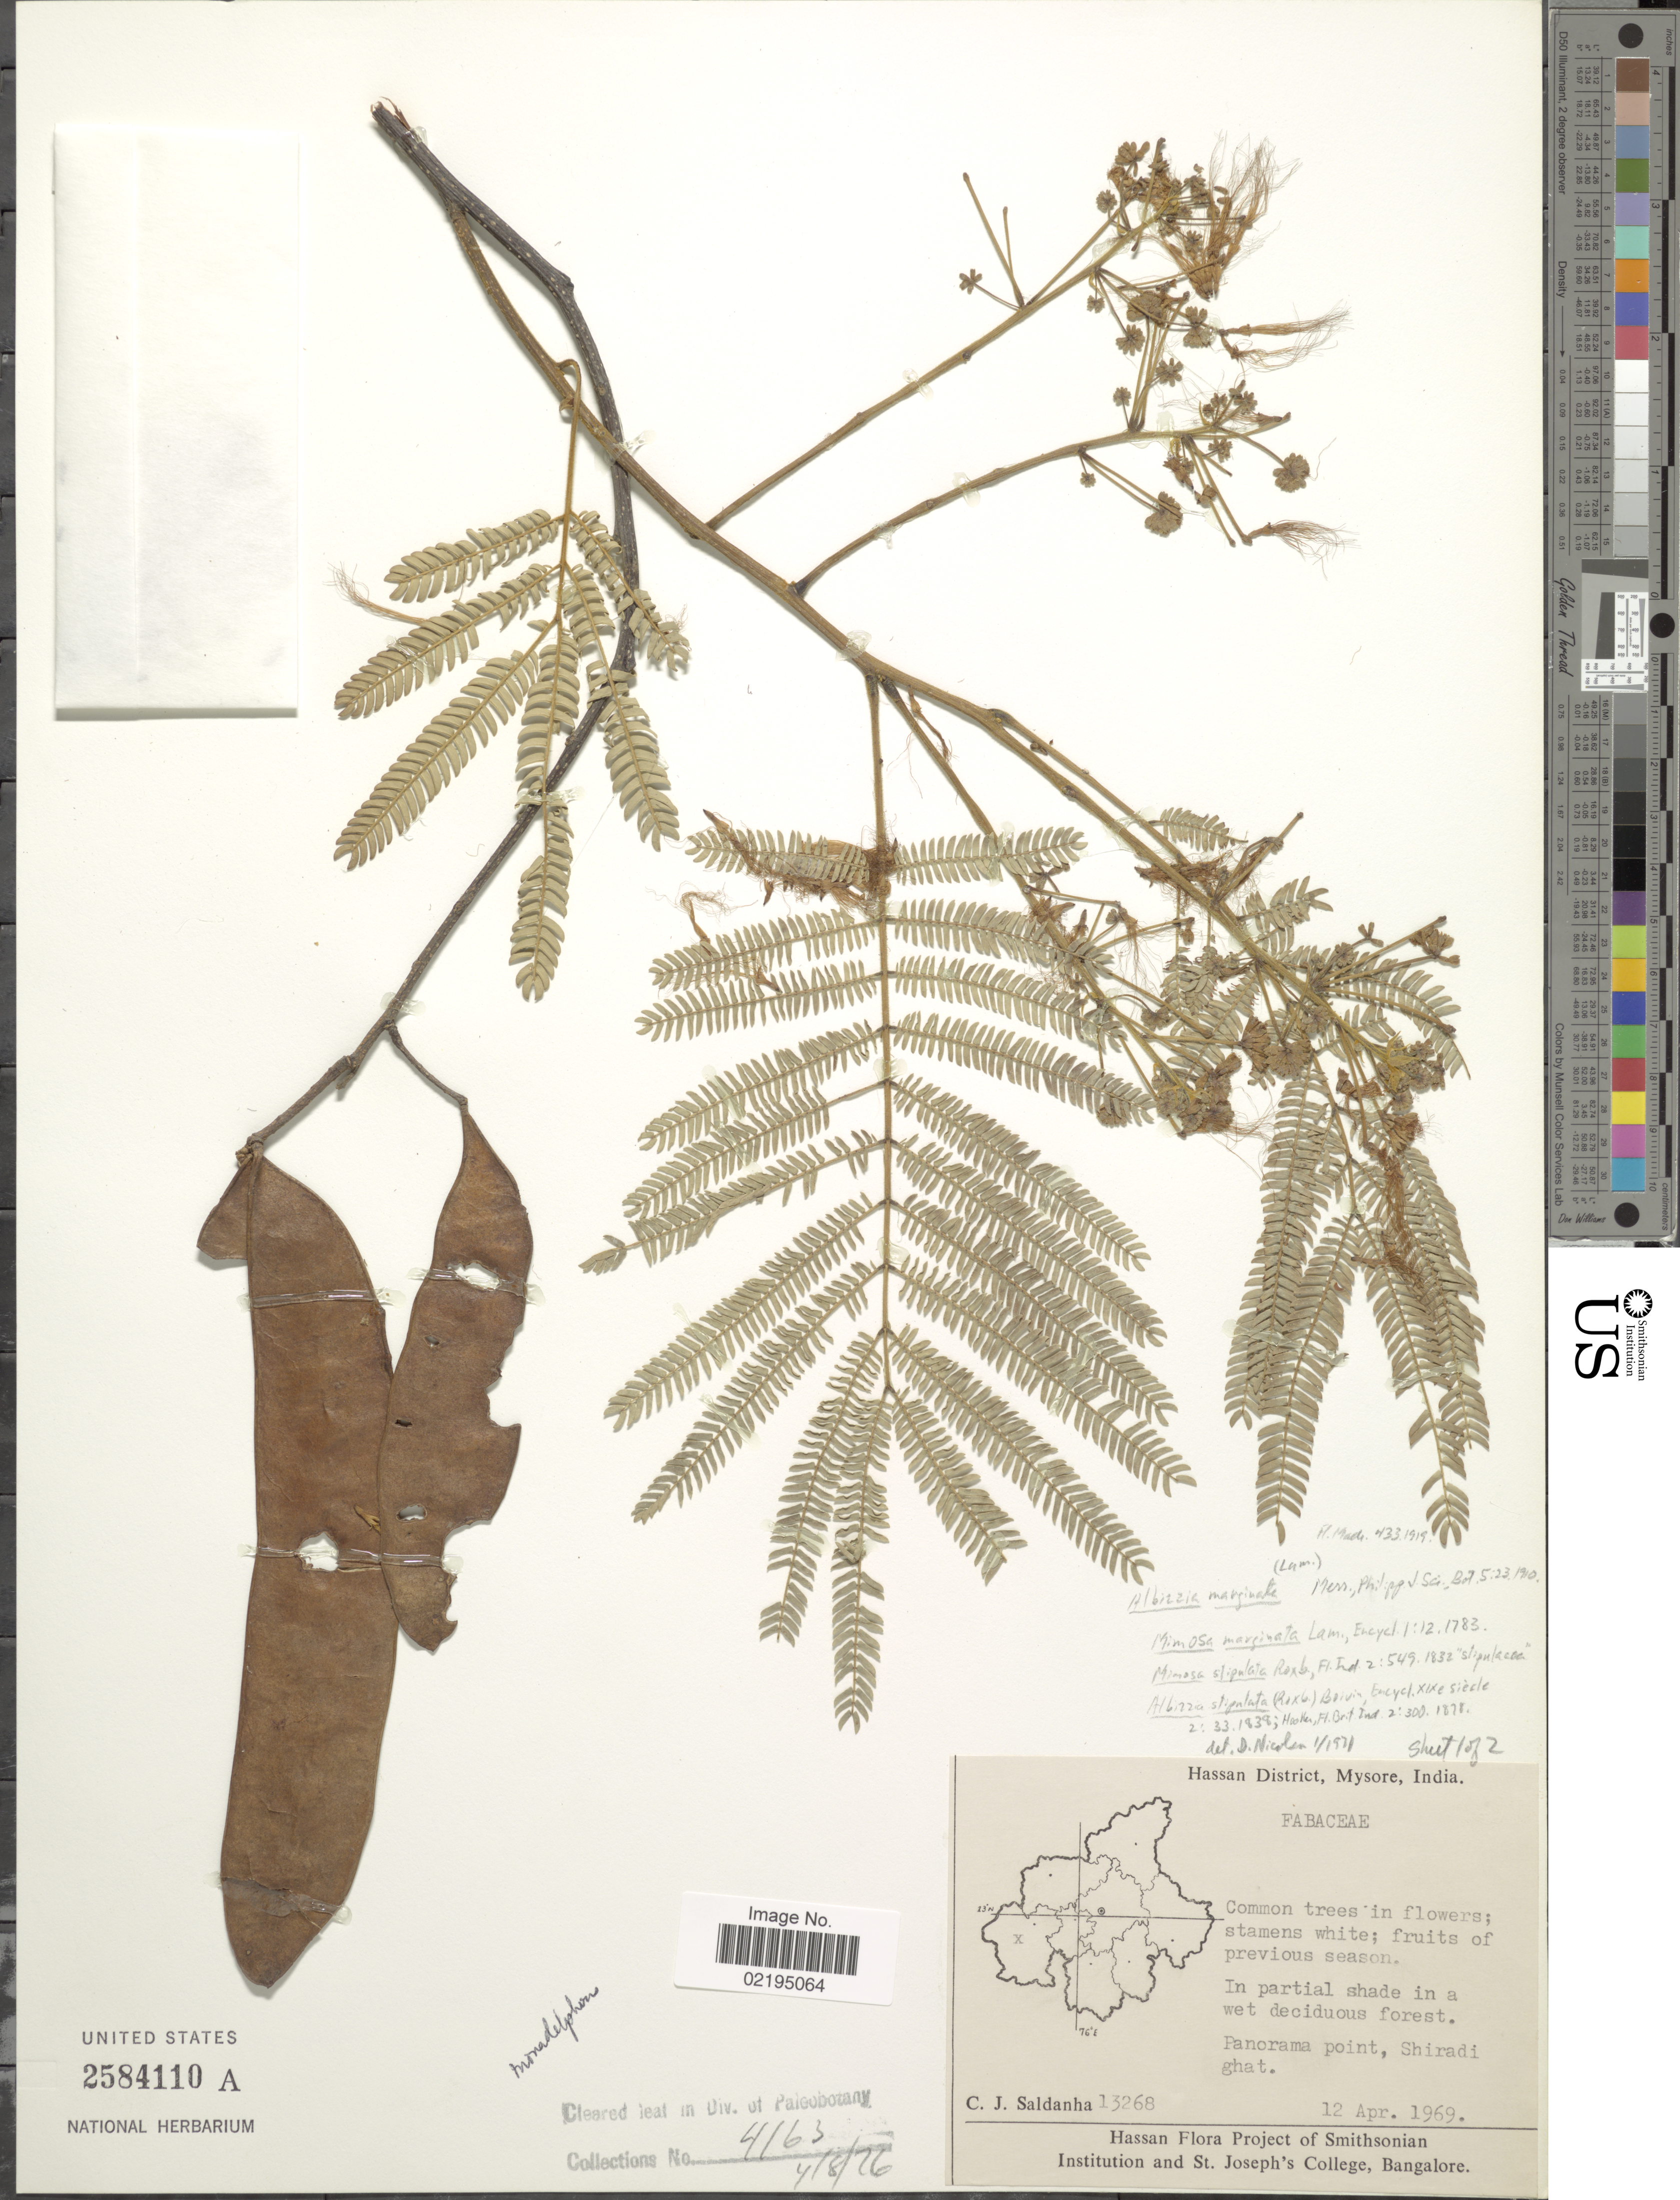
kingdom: Plantae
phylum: Tracheophyta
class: Magnoliopsida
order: Fabales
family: Fabaceae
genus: Albizia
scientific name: Albizia marginata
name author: Merr.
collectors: C. J. Saldanha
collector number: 13268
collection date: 1969-04-12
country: India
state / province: Karnataka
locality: Hassan District, Mysore, Panorama point, Shiradi ghat.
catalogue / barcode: US 2584110A